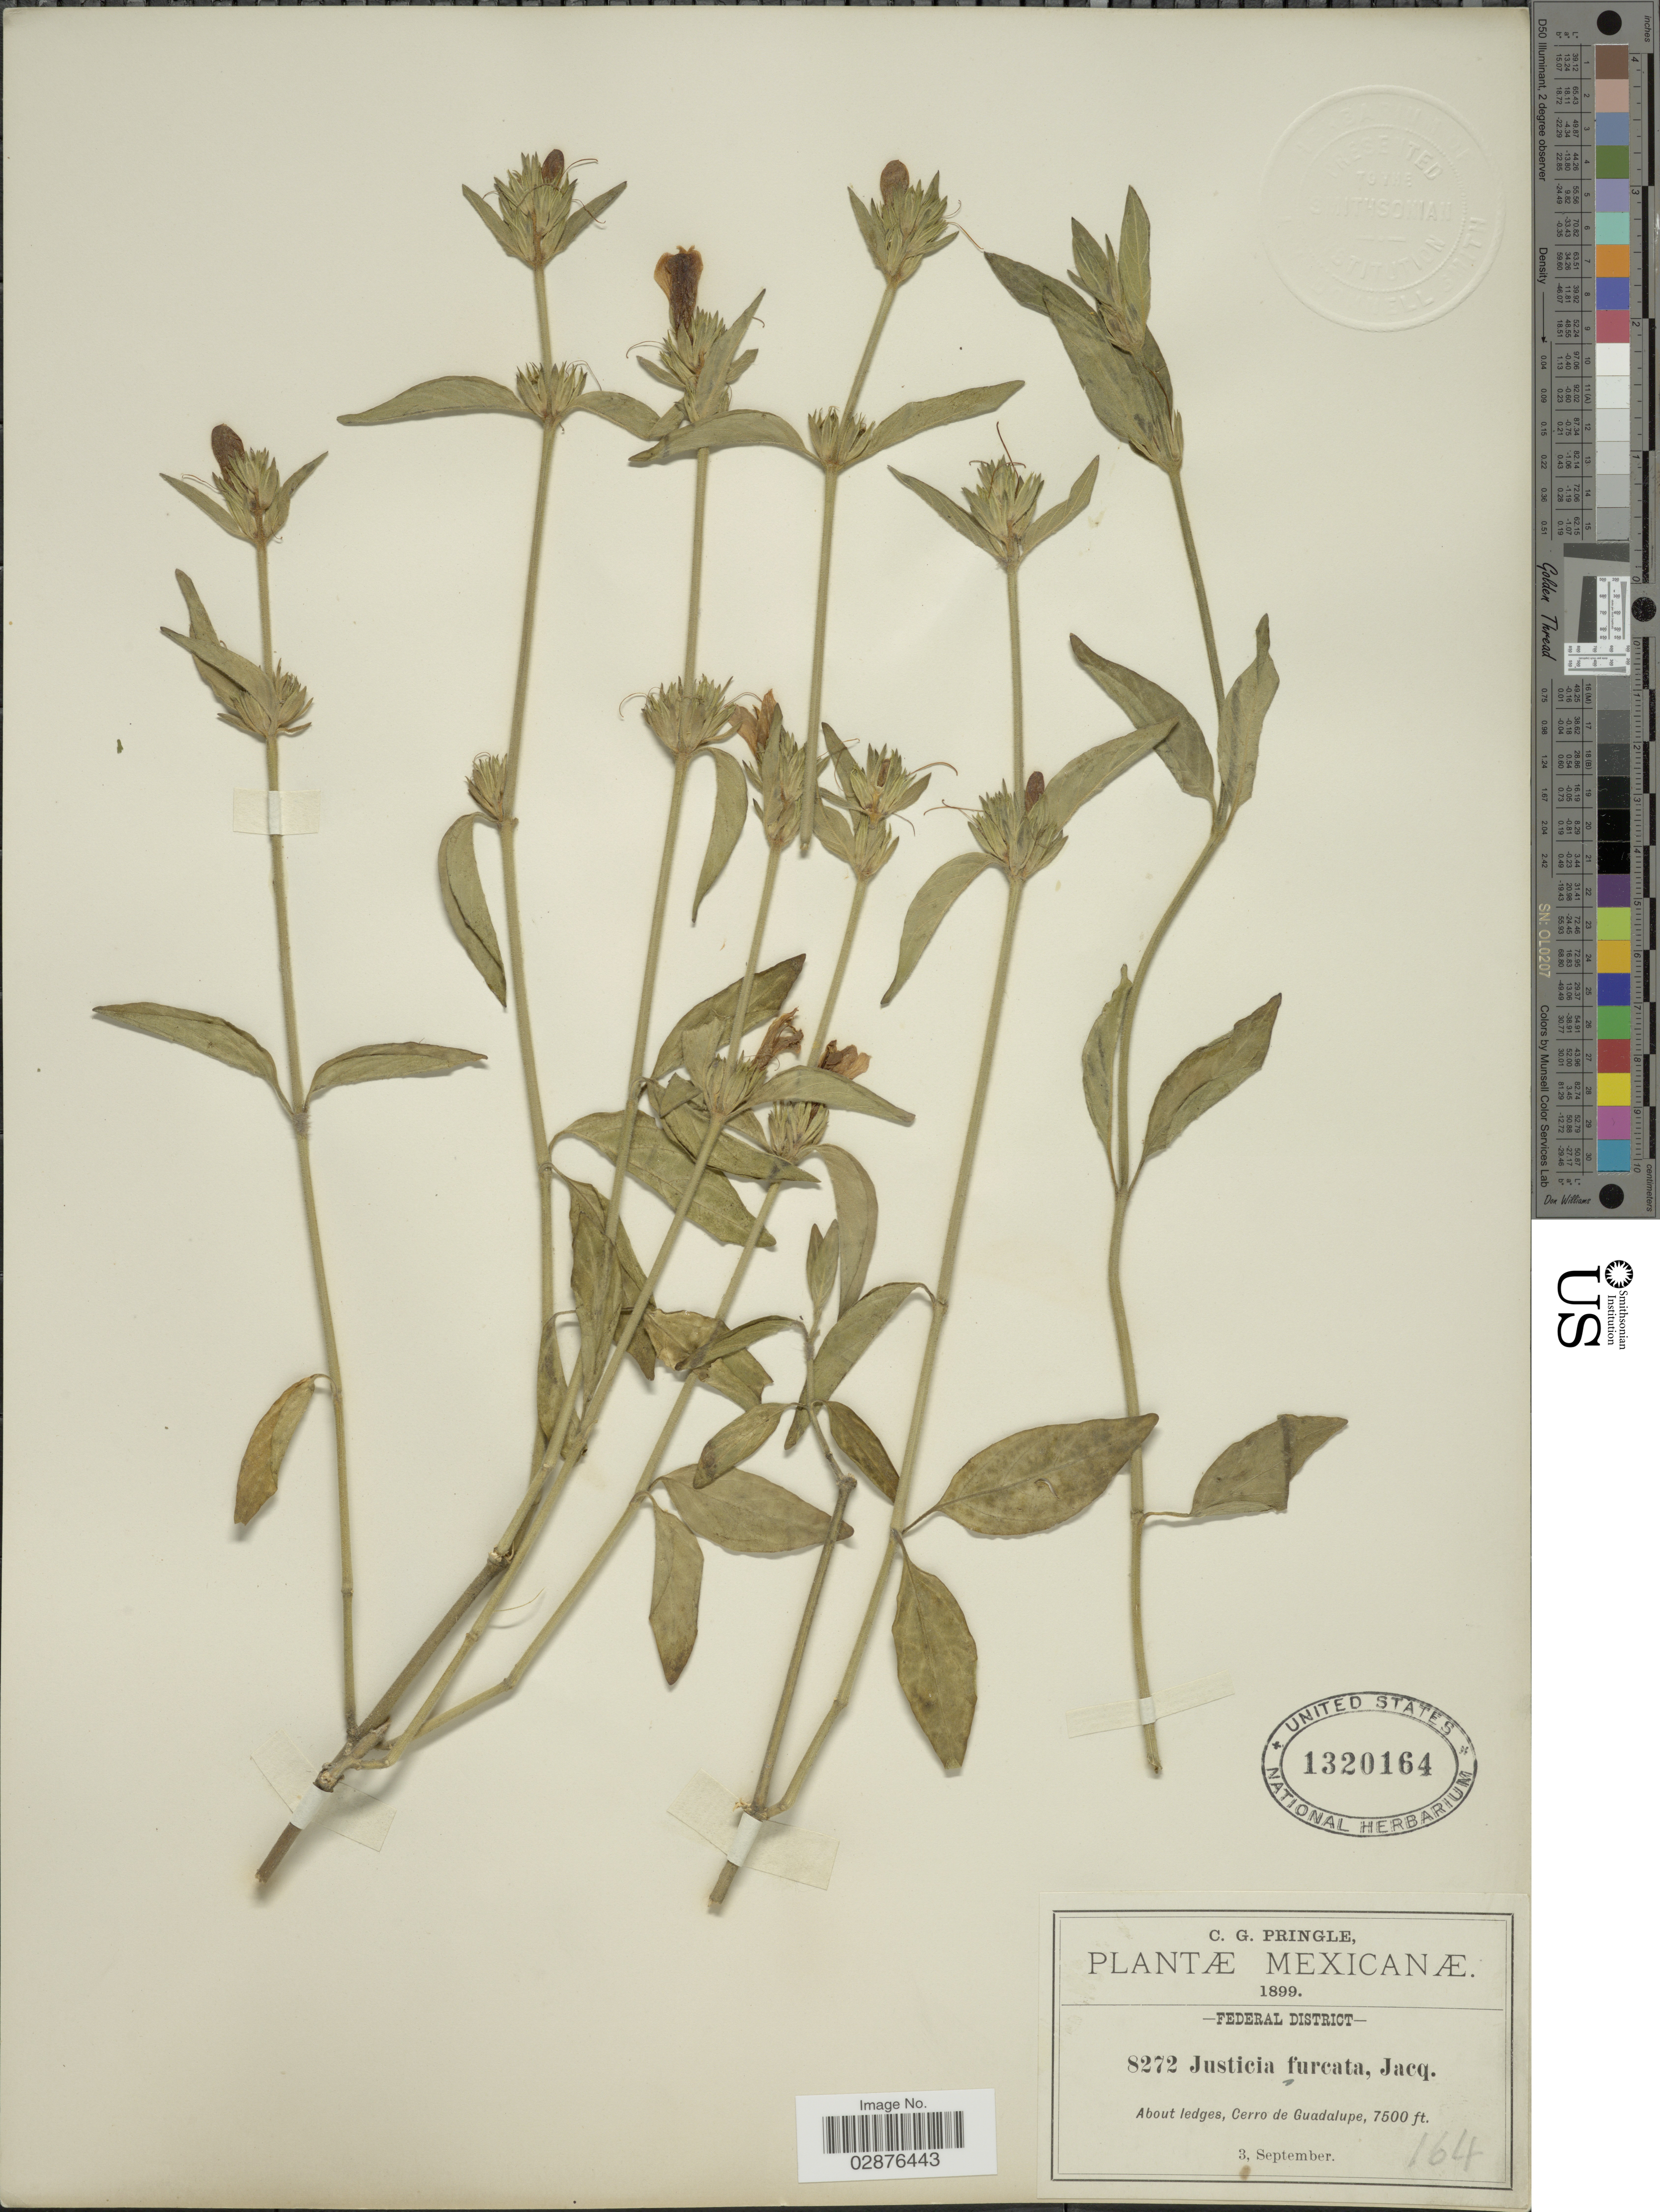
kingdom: Plantae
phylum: Tracheophyta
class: Magnoliopsida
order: Lamiales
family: Acanthaceae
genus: Justicia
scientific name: Justicia furcata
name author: Lam.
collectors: C. G. Pringle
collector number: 8272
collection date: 1899-09-03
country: Mexico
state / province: Distrito Federal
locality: Federal District. Cerro de Guadalupe.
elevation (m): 2286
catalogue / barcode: US 1320164